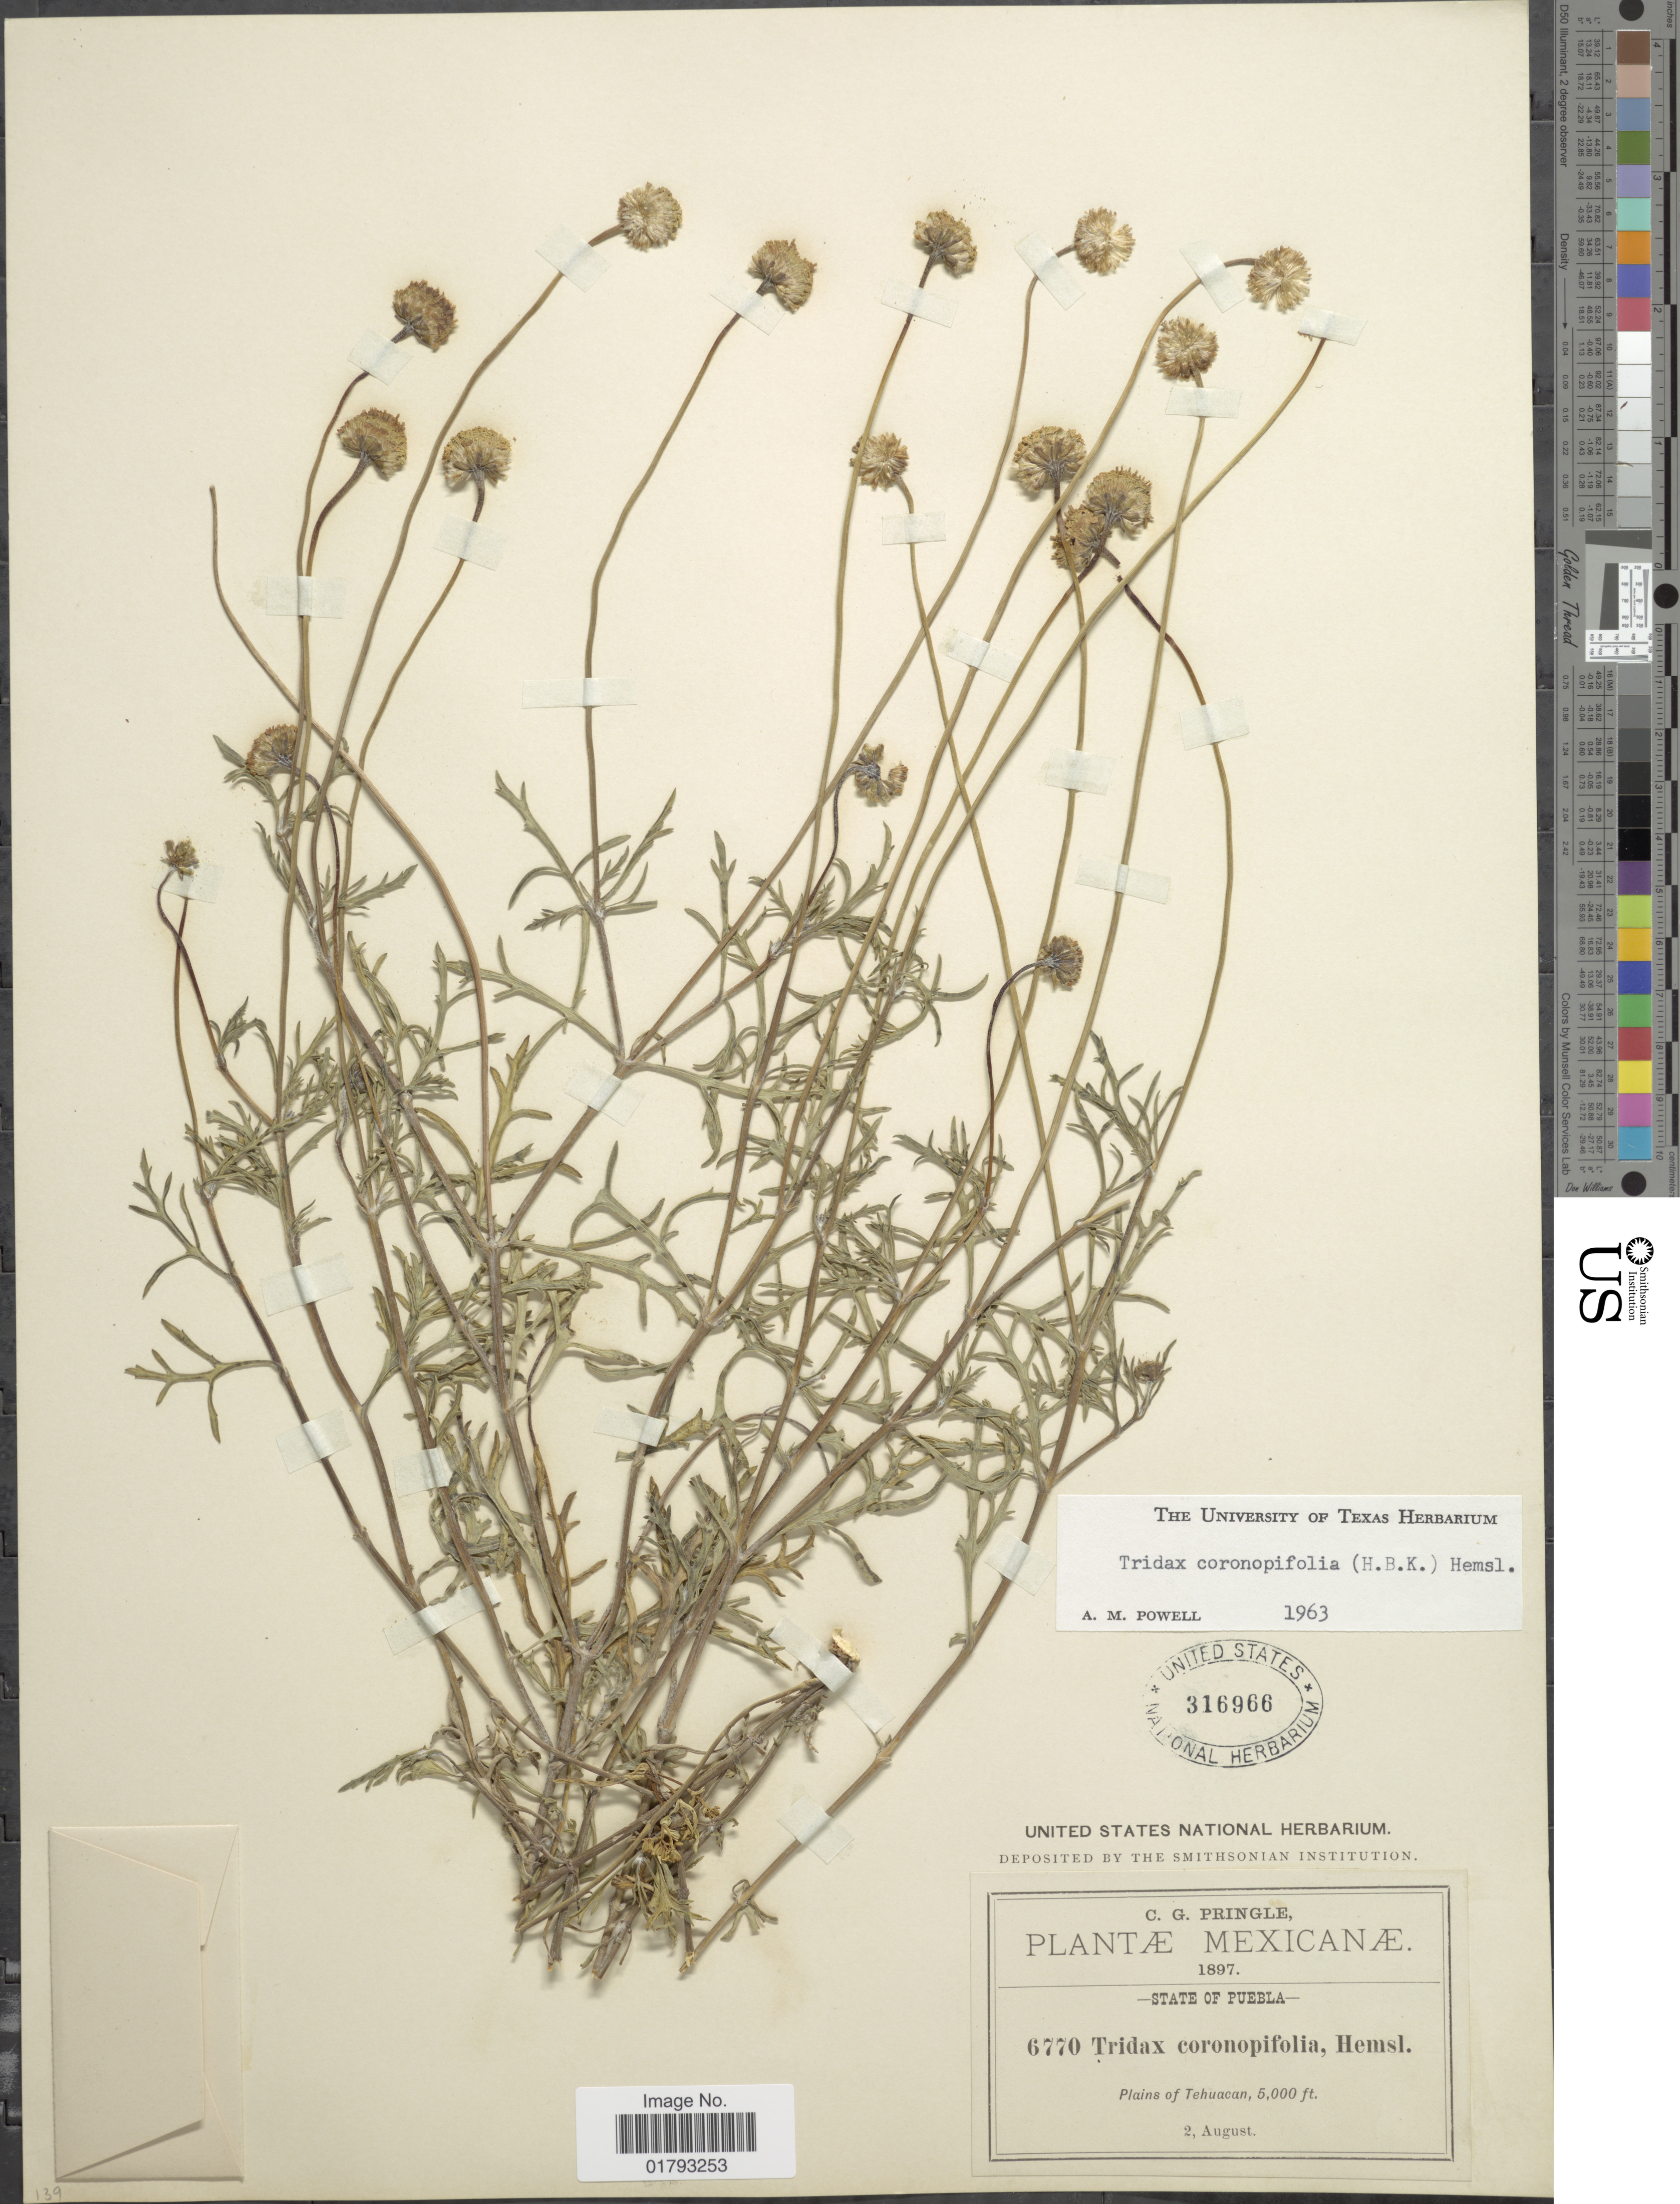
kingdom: Plantae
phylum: Tracheophyta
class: Magnoliopsida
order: Asterales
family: Asteraceae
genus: Tridax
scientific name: Tridax coronopifolia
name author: (Kunth) Hemsl.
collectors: C. G. Pringle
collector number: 6770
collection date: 1897-08-02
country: Mexico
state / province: Puebla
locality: State of Puebla. Plains of Tehuacan.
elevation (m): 1524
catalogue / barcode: US 316966